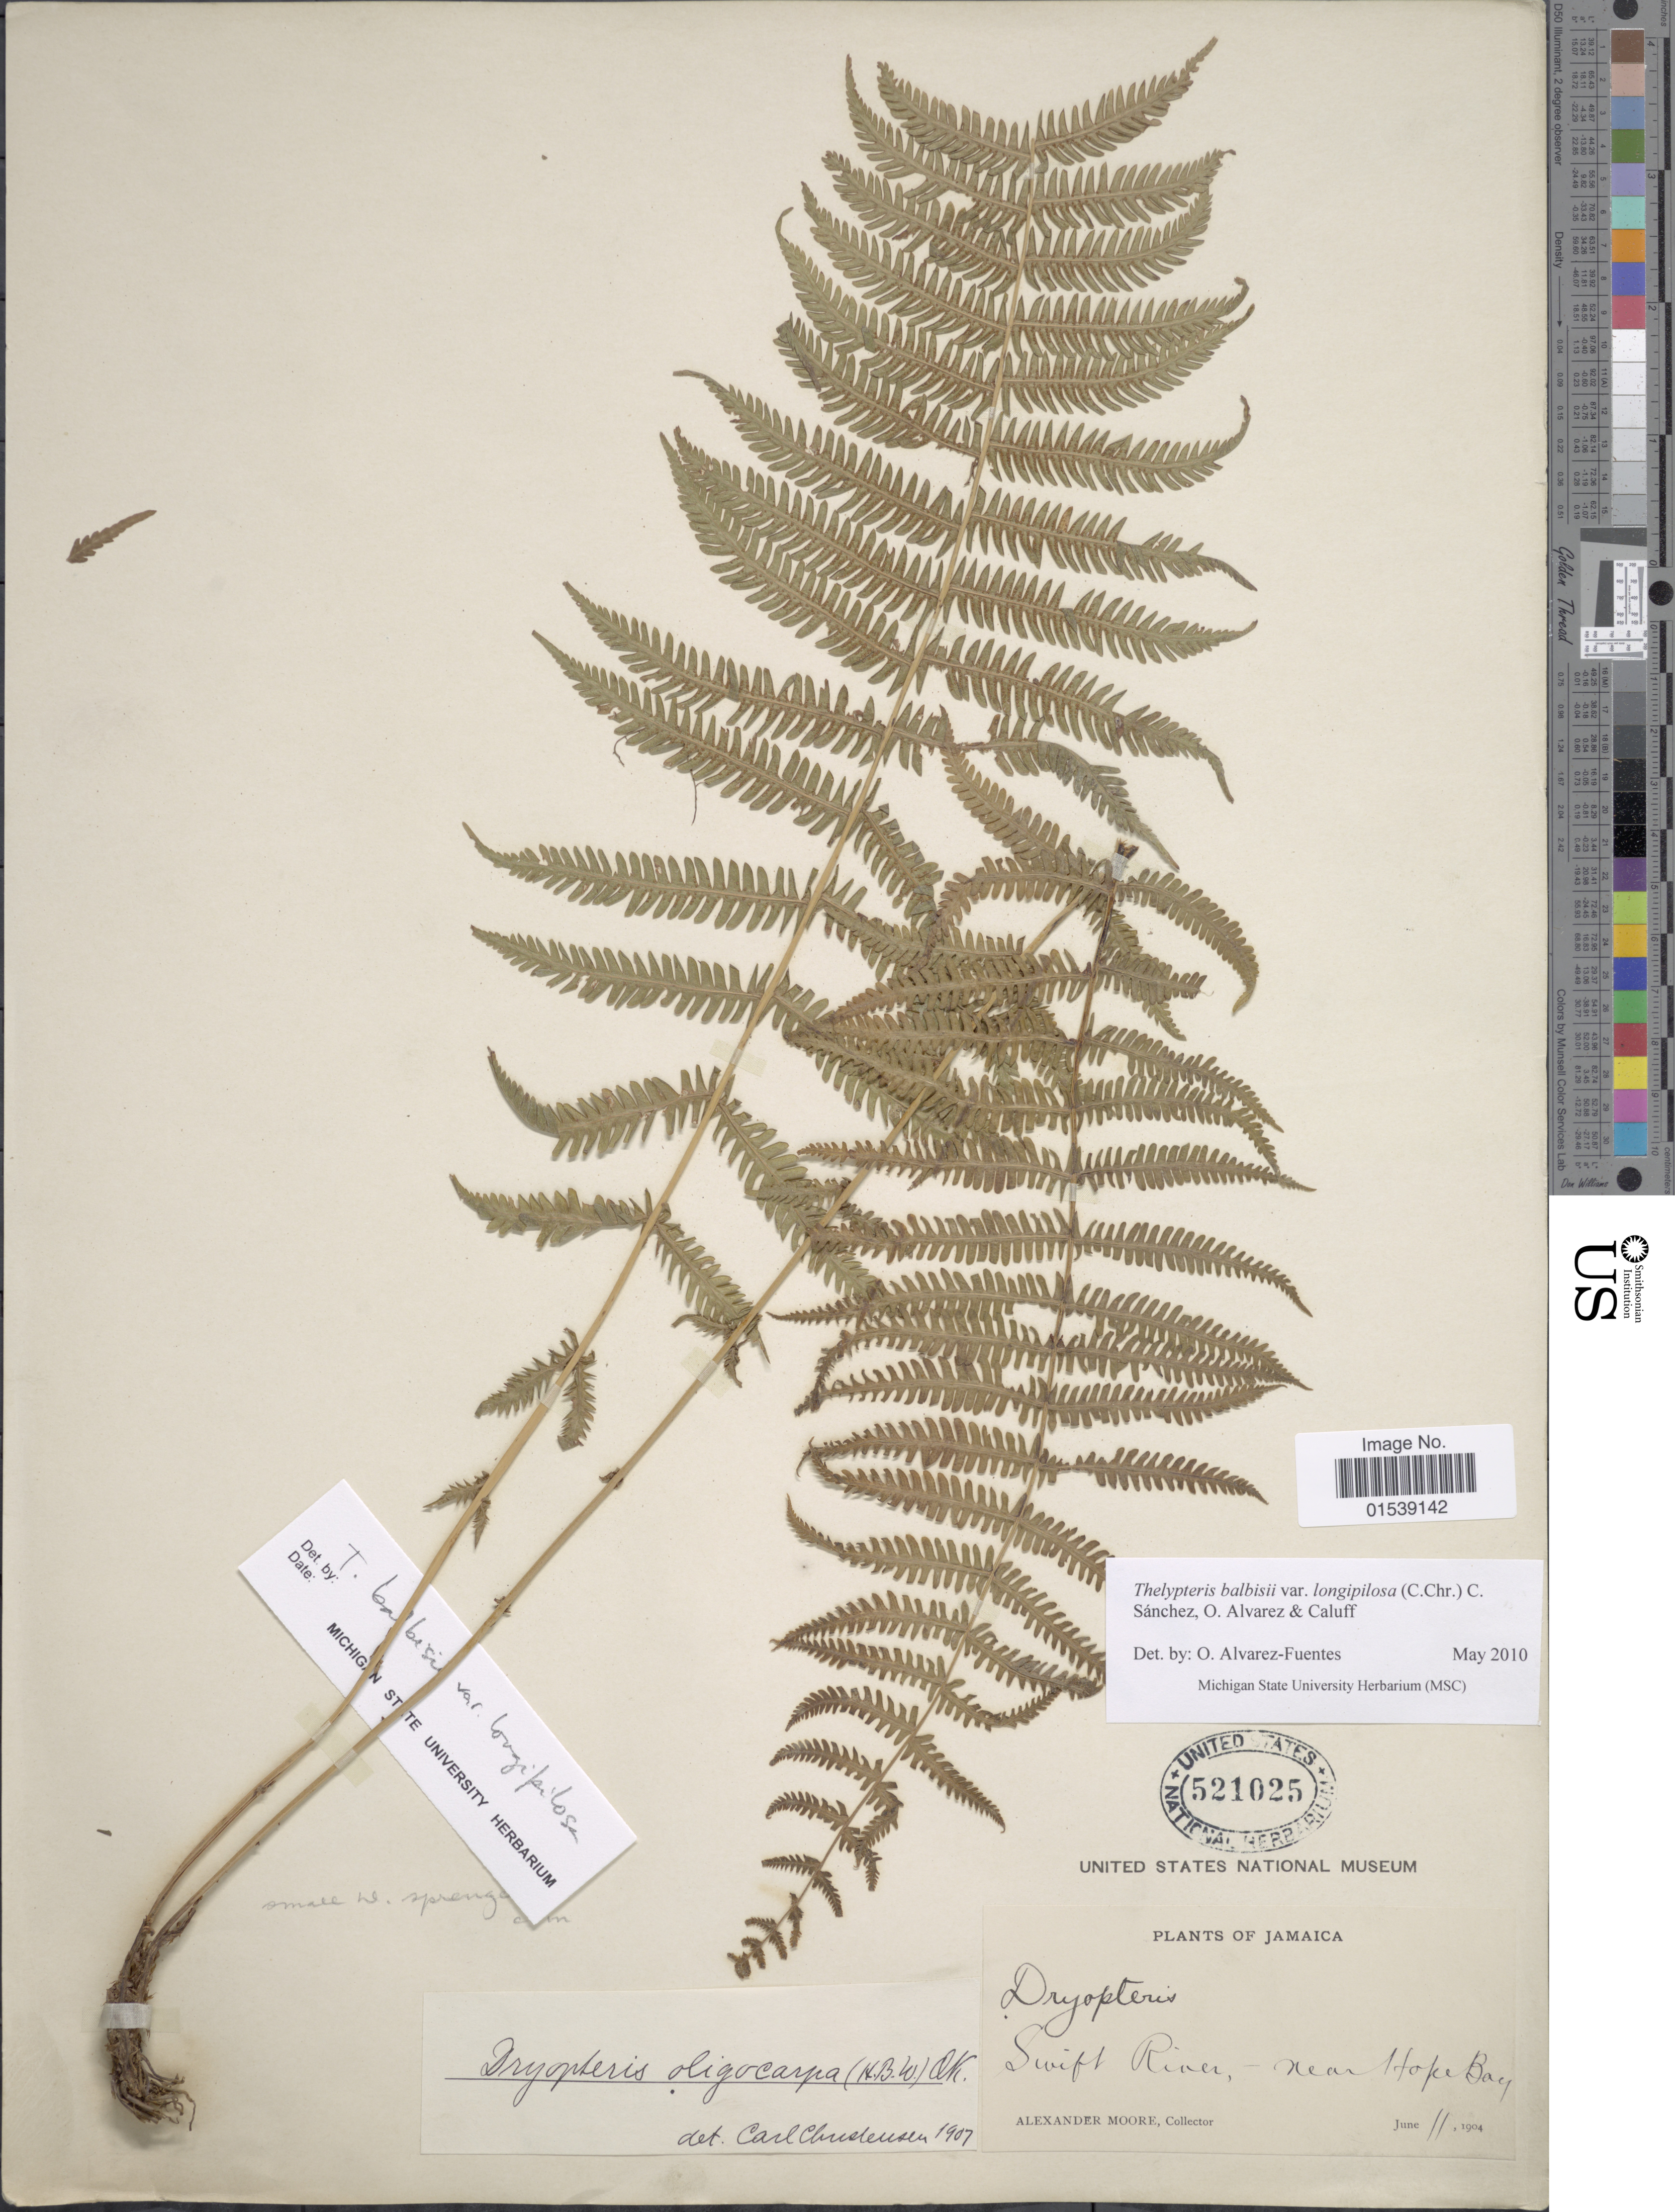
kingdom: Plantae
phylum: Tracheophyta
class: Polypodiopsida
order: Polypodiales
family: Thelypteridaceae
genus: Amauropelta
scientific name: Amauropelta balbisii (Spreng.) comb. nov., ined. 2015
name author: (Spreng.)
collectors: A. Moore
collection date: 1904-06-11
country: Jamaica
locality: Swift River, near Hope Bay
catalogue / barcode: US 521025